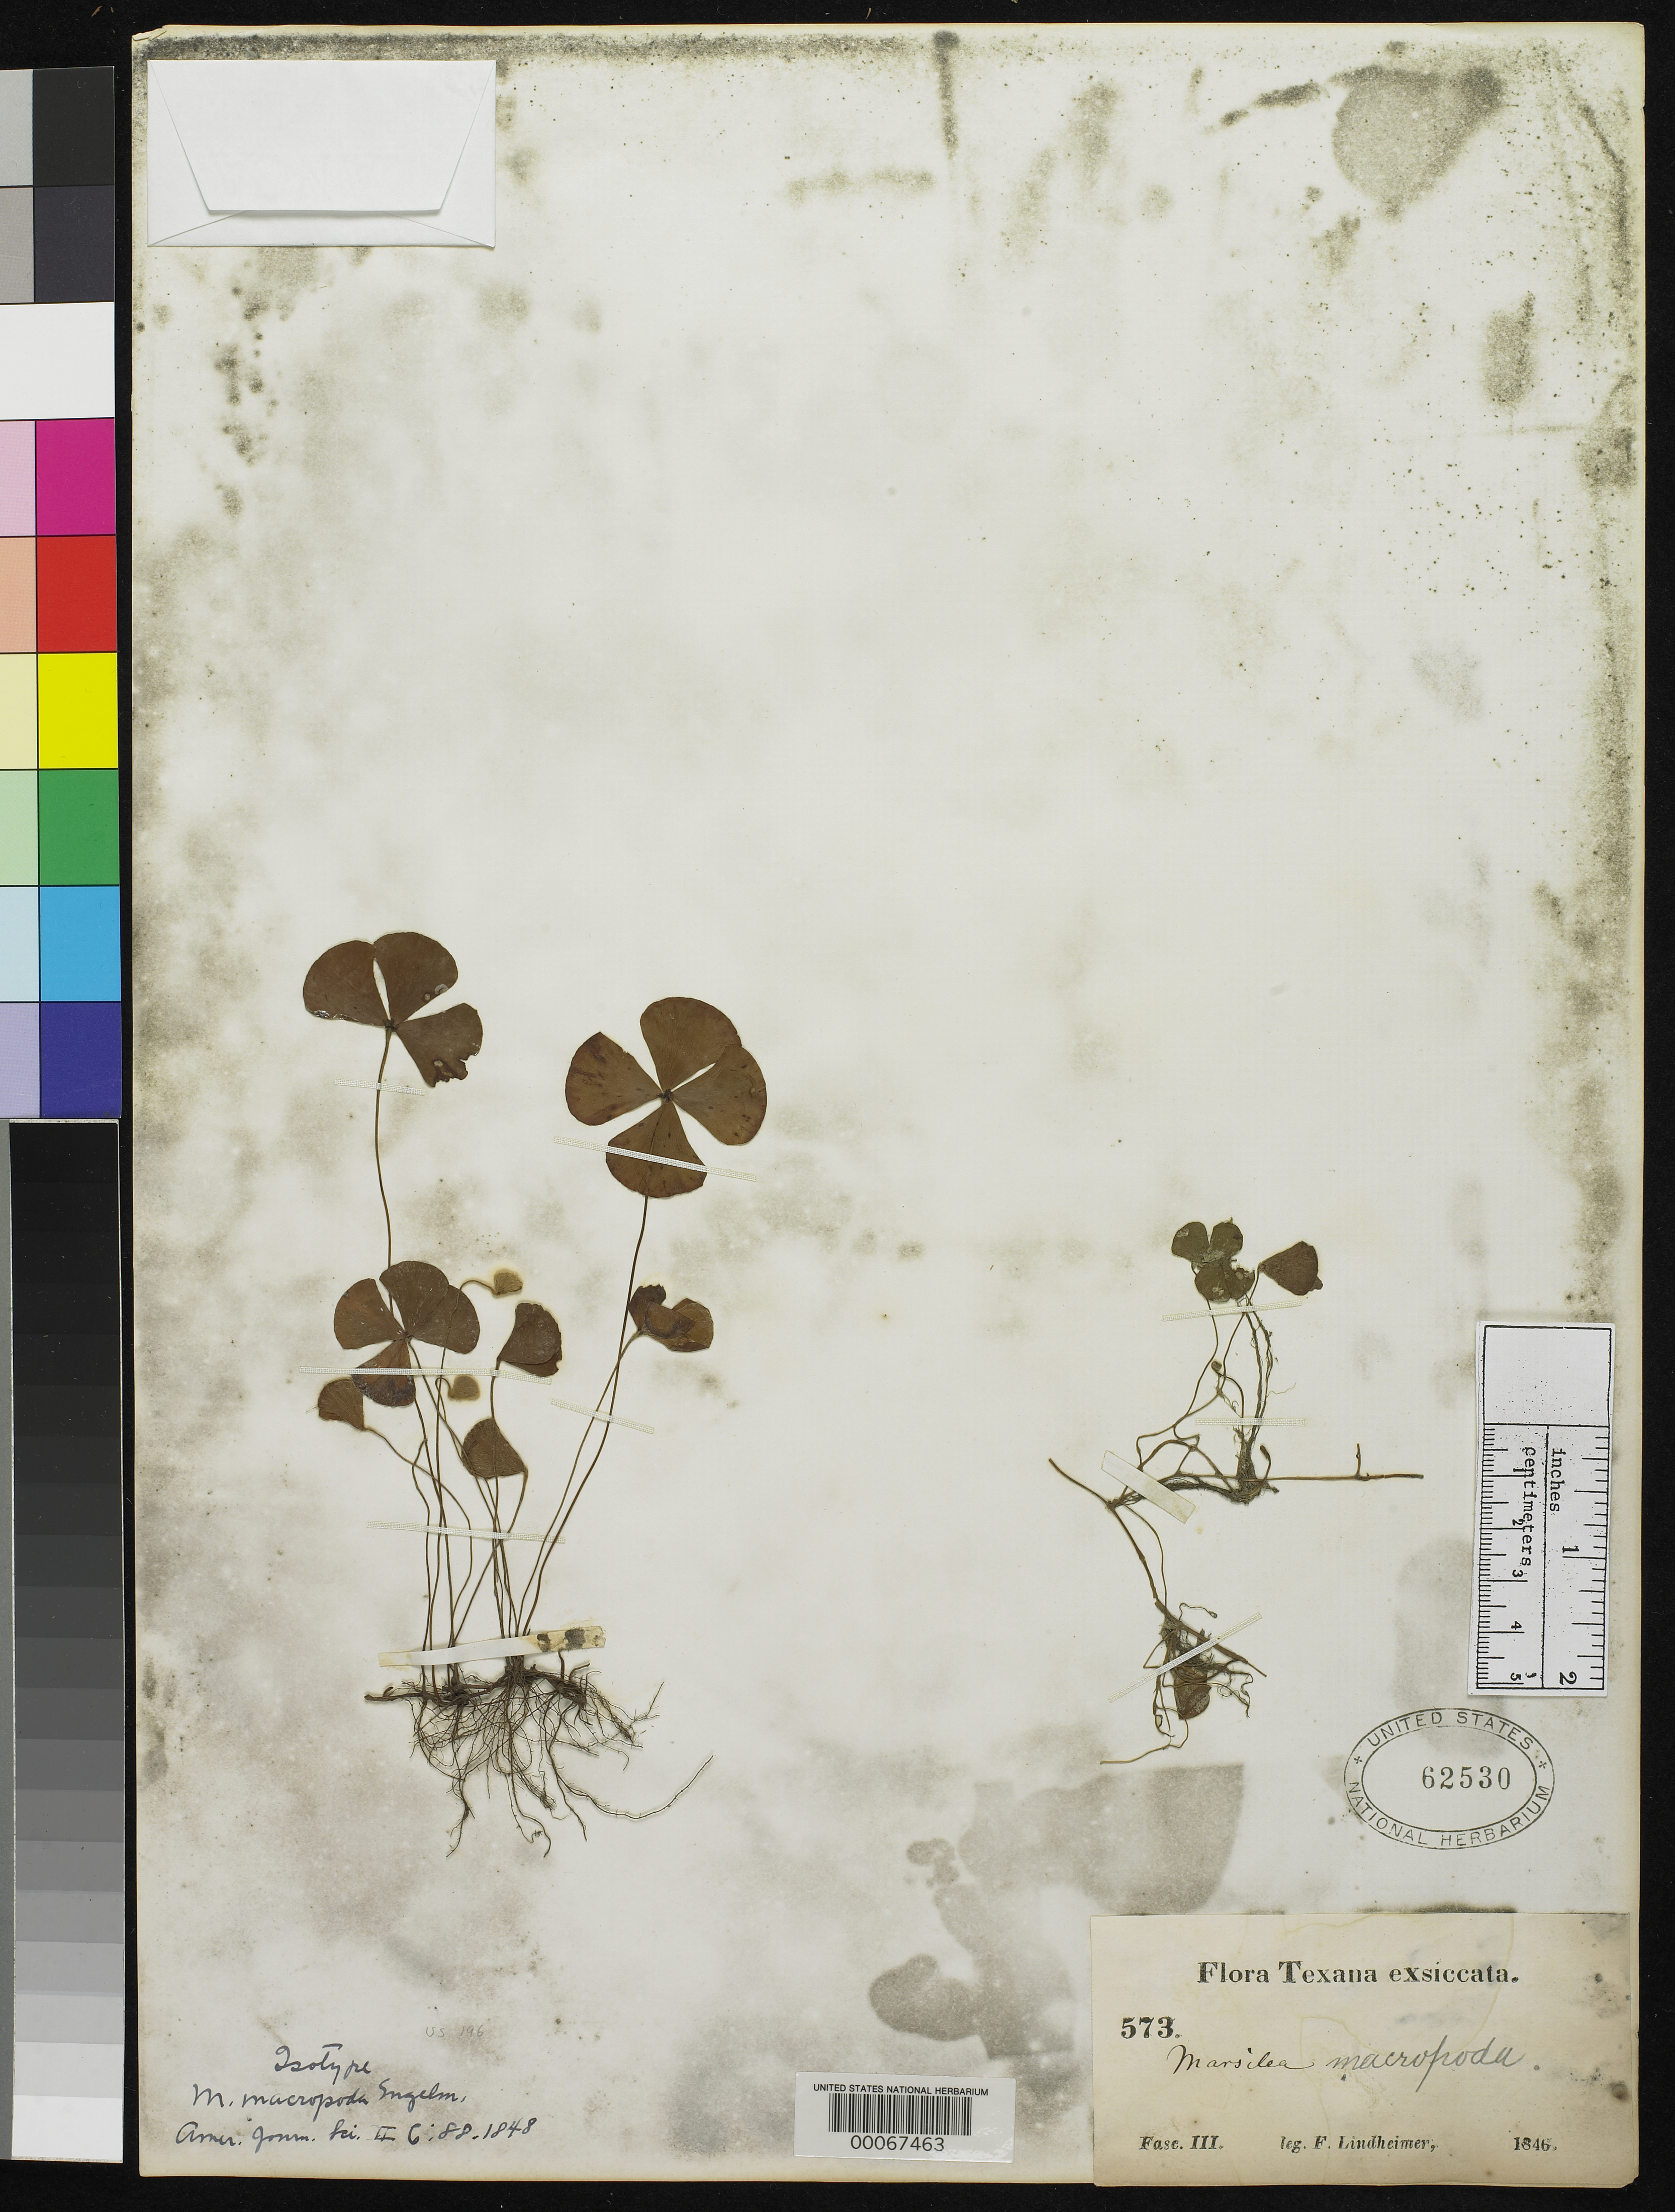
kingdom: Plantae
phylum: Tracheophyta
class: Polypodiopsida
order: Salviniales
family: Marsileaceae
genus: Marsilea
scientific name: Marsilea macropoda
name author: Engelm.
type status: Isotype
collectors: F. J. Lindheimer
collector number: III 573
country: United States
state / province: Texas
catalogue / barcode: US 62530